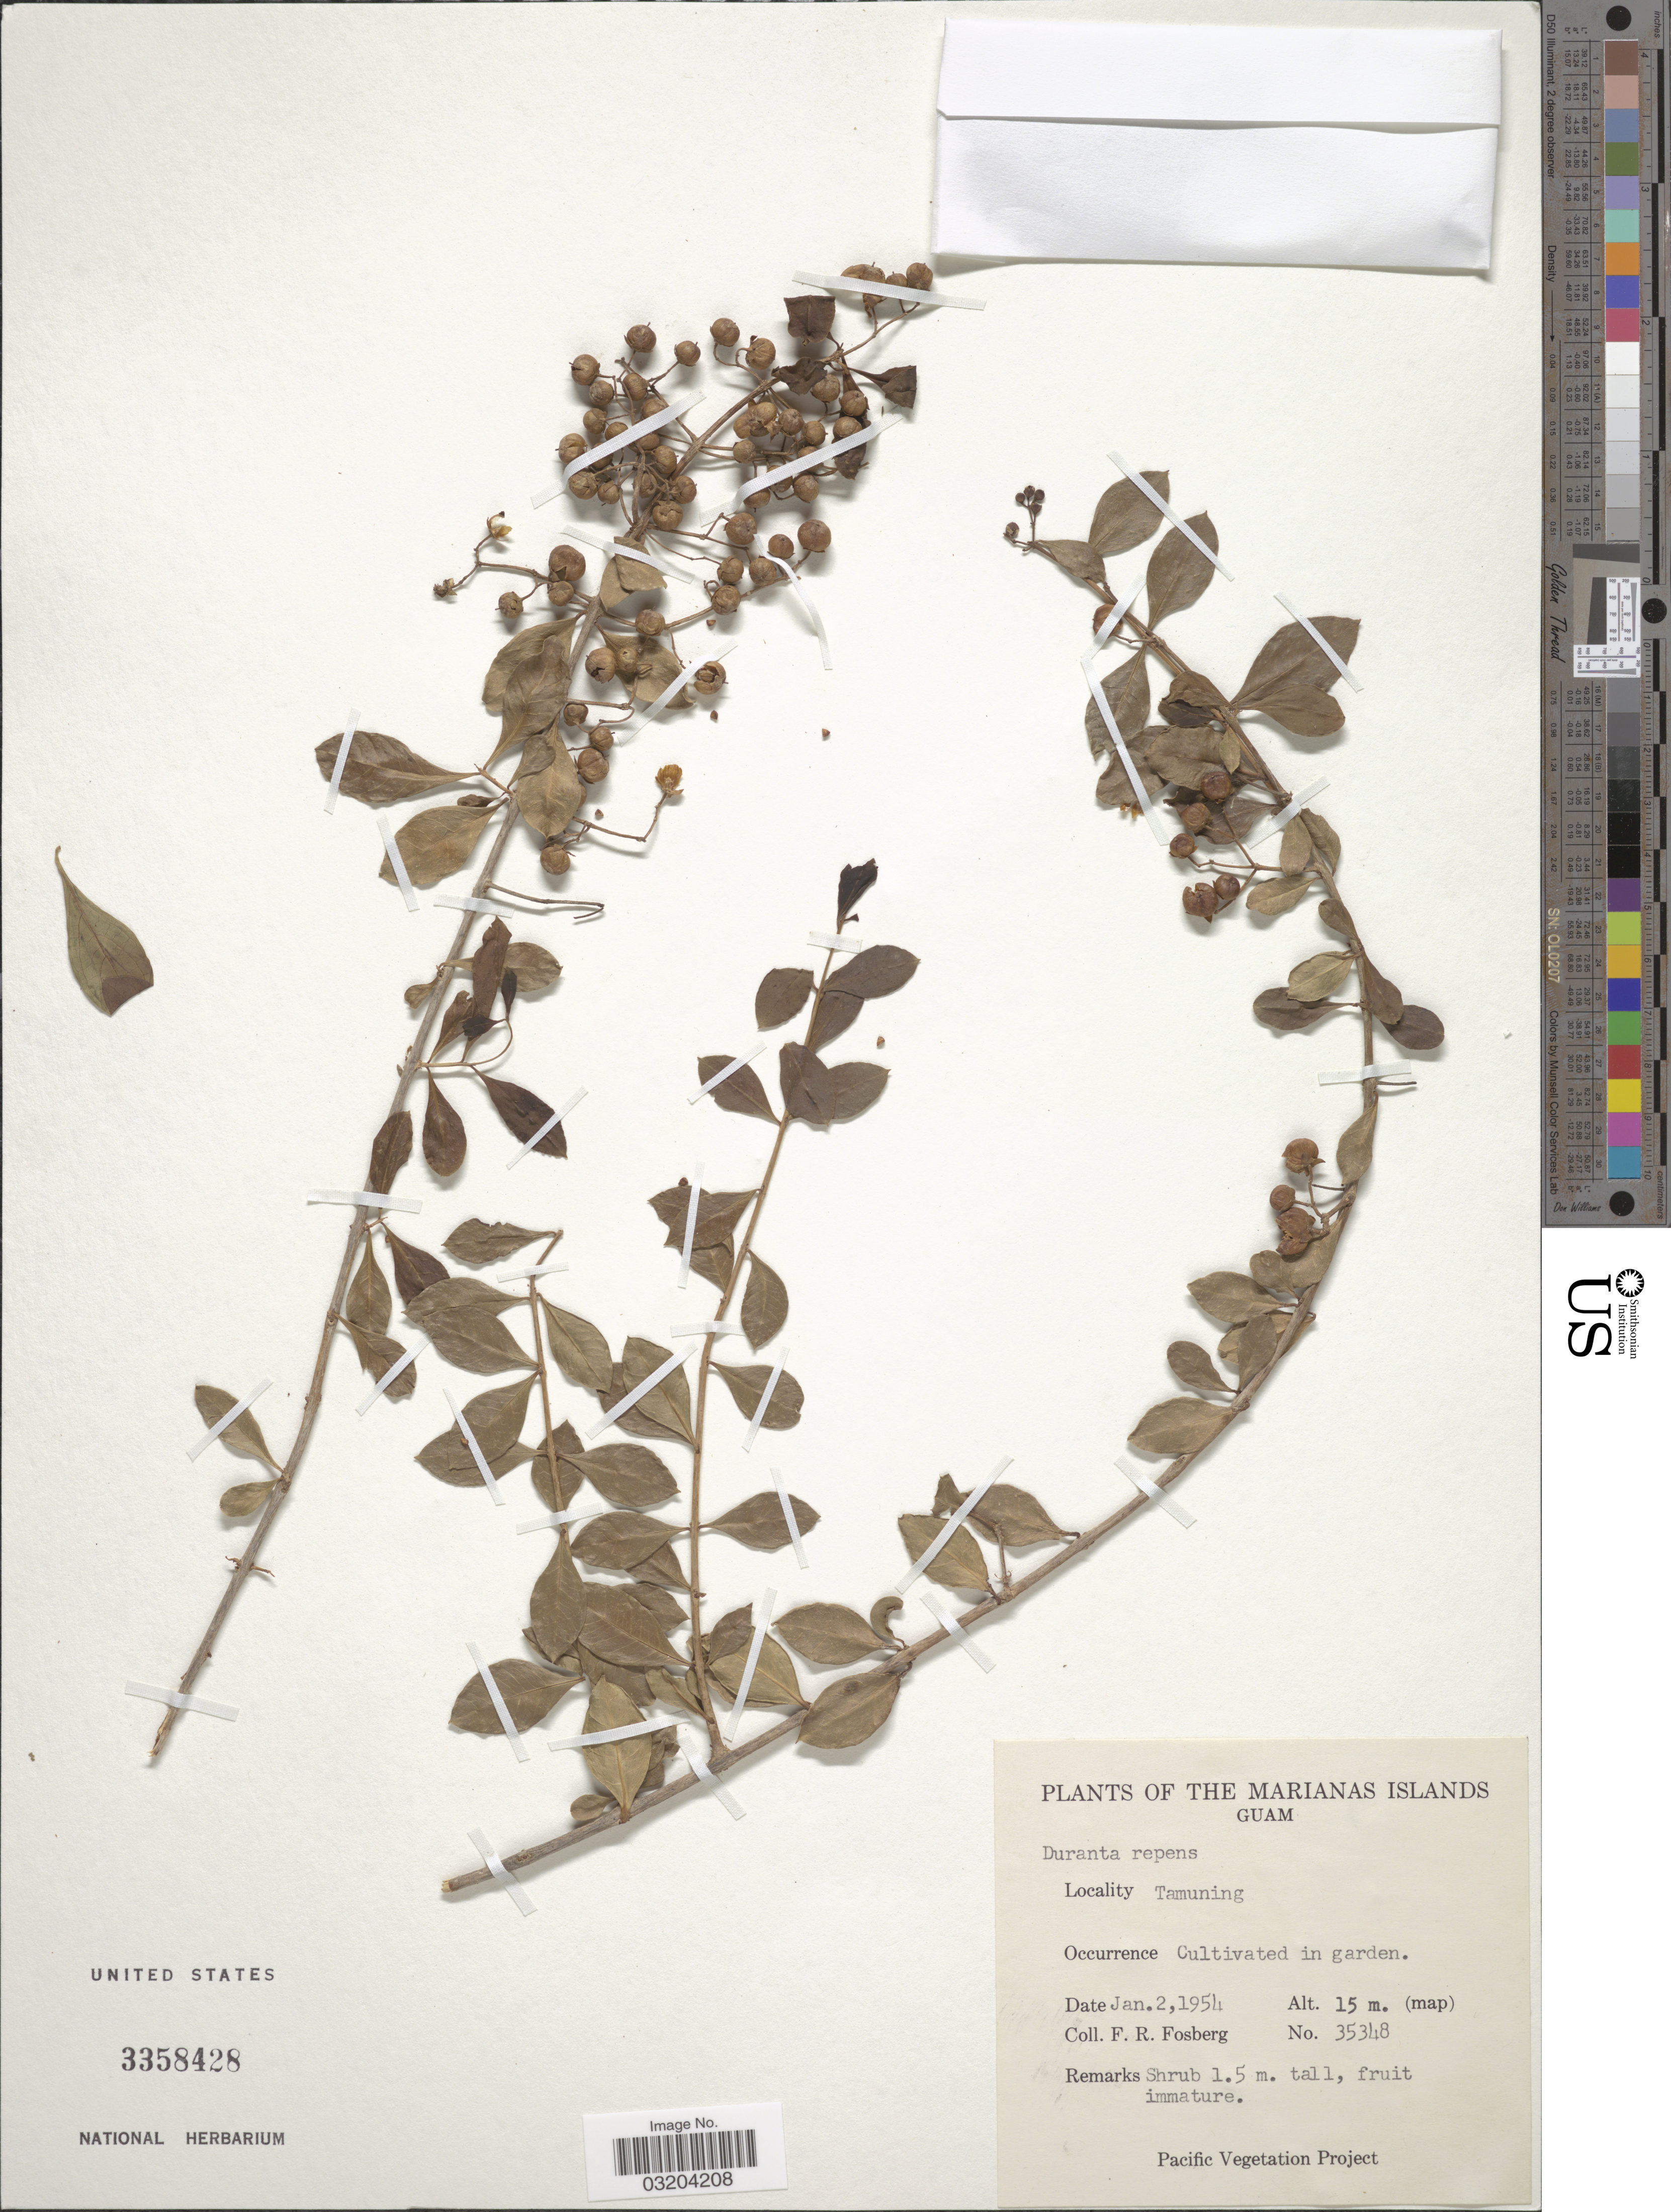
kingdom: Plantae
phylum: Tracheophyta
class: Magnoliopsida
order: Lamiales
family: Verbenaceae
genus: Duranta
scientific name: Duranta erecta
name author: L.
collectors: F. R. Fosberg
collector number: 35348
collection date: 1954-01-02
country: Guam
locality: The Marianas Islands. Tamuning. Cultivated in garden.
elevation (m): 15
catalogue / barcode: US 3358428